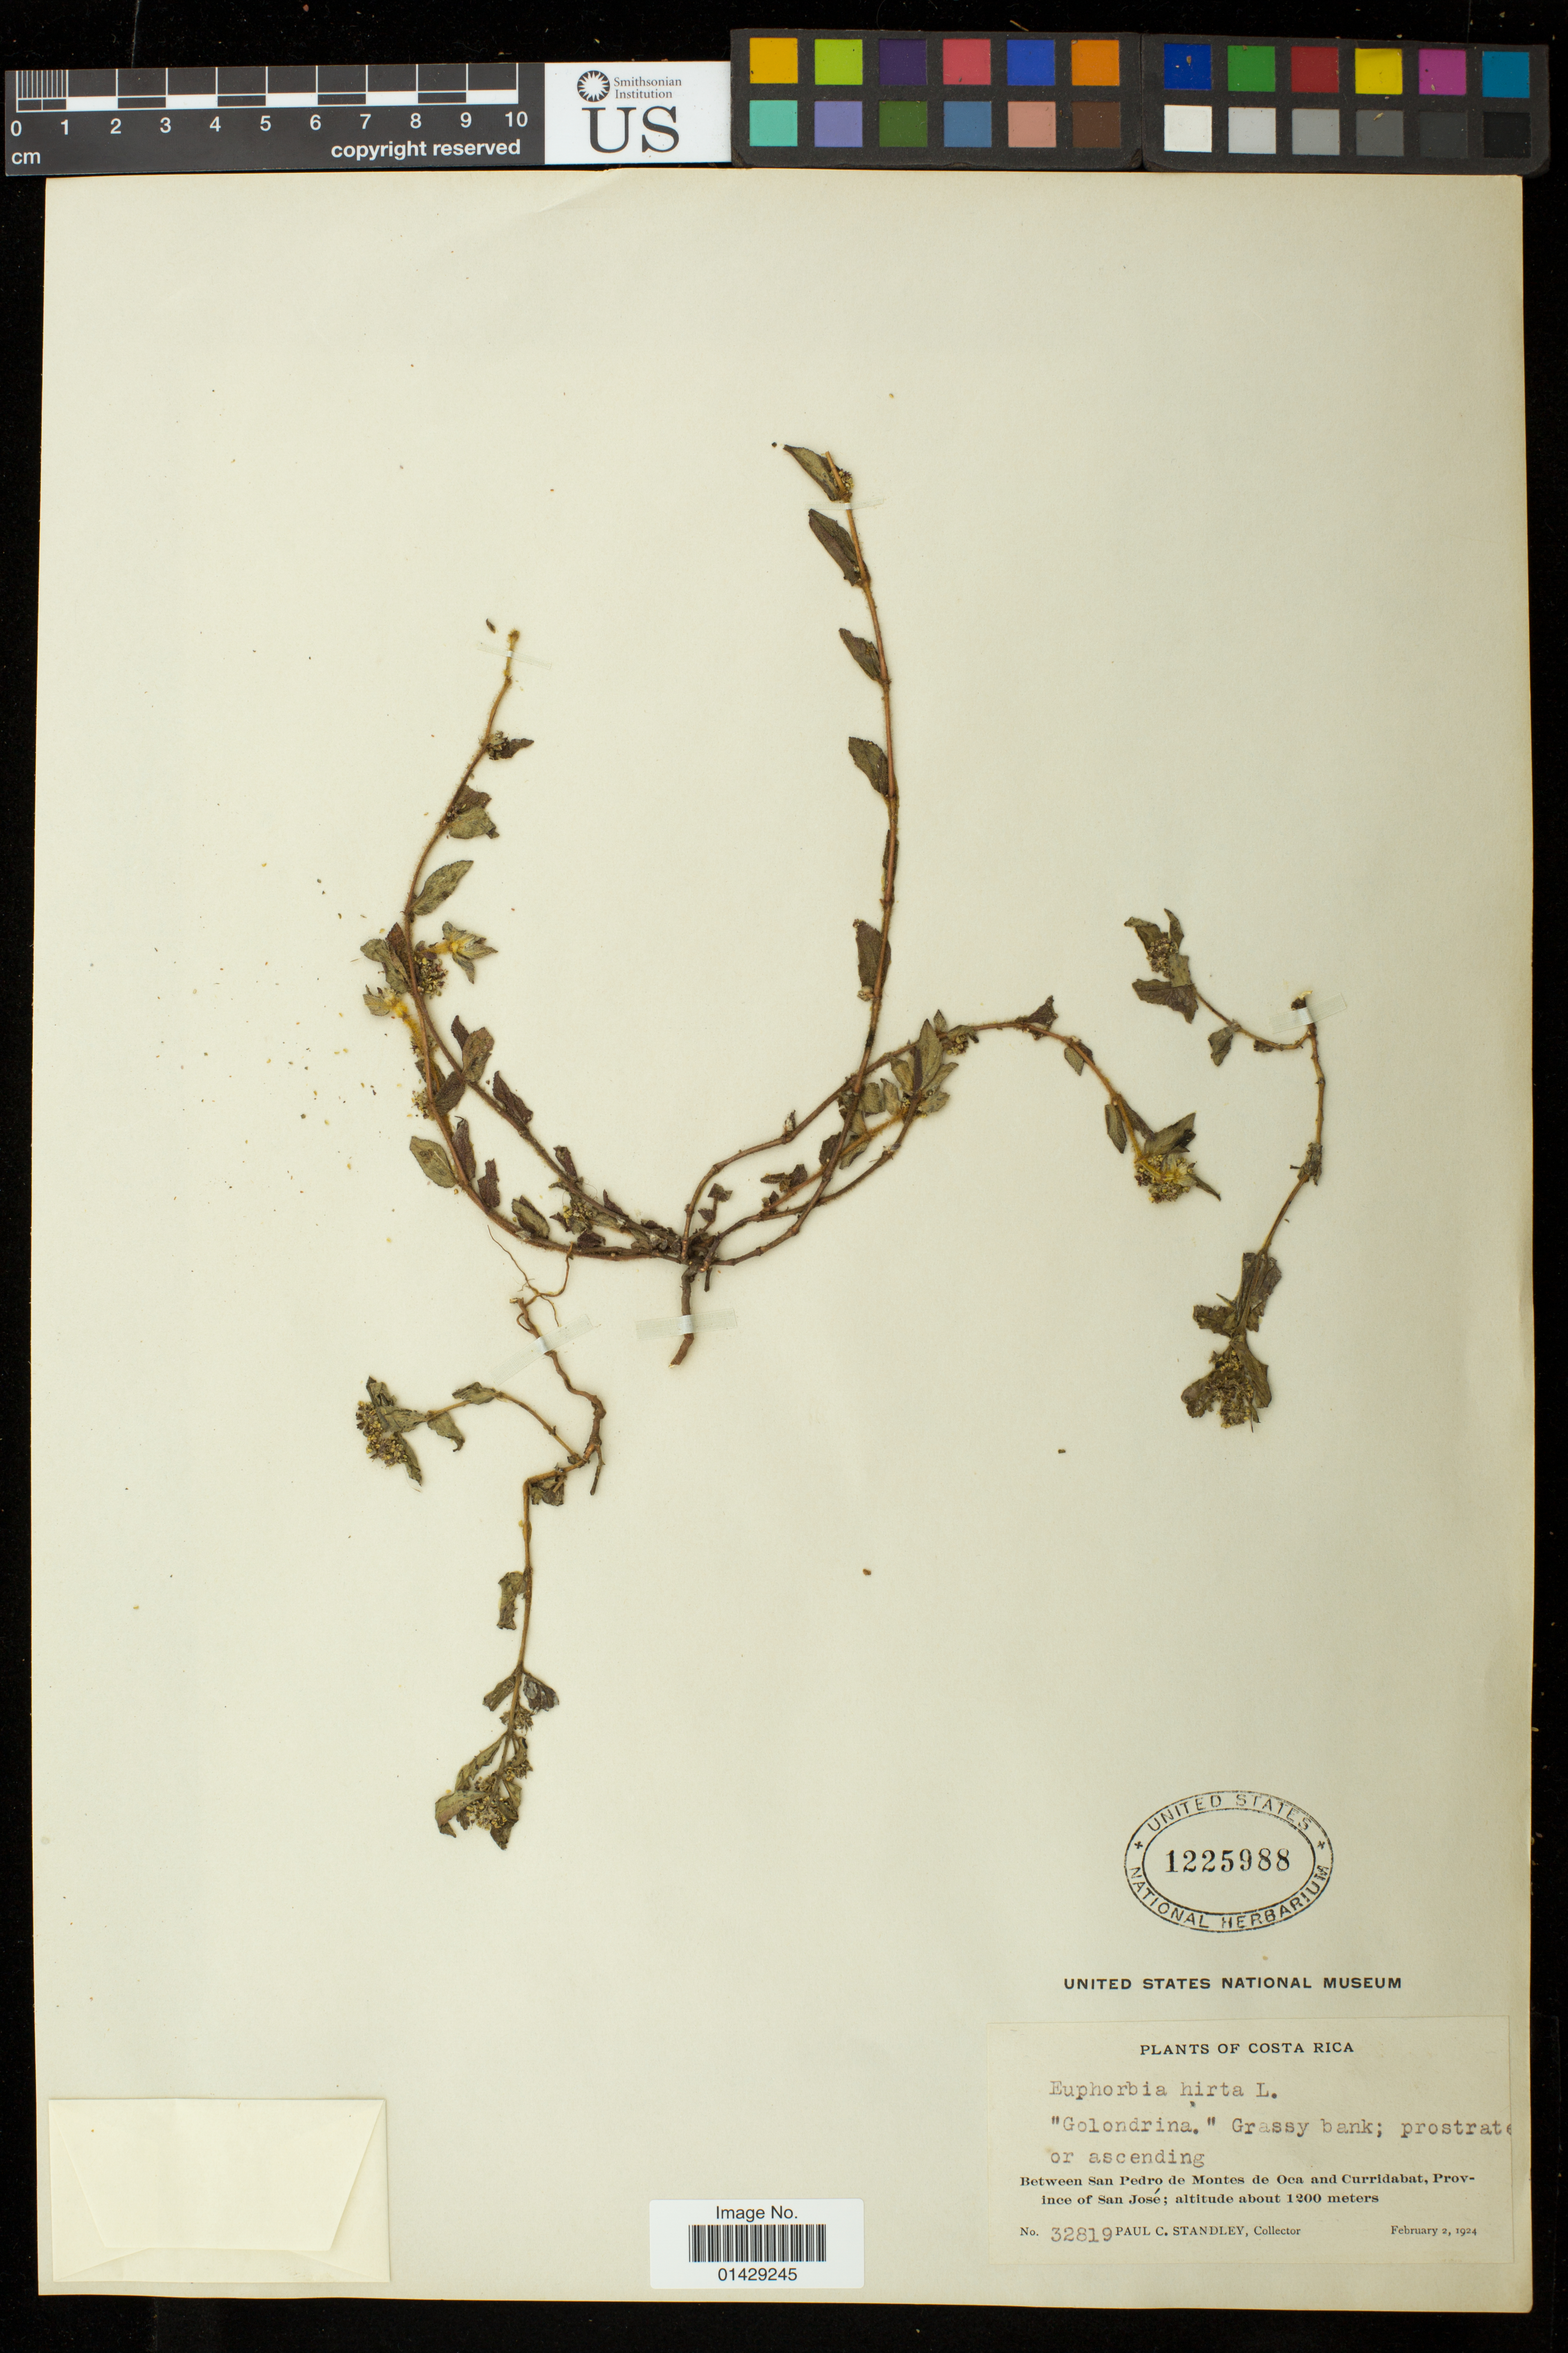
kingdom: Plantae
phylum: Tracheophyta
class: Magnoliopsida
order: Malpighiales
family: Euphorbiaceae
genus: Euphorbia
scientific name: Euphorbia hirta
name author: L.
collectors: P. C. Standley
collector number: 32819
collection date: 1924-02-02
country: Costa Rica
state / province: San José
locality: Between San Pedro de Montes de Oca and Curridabat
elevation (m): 1200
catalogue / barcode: US 1225988